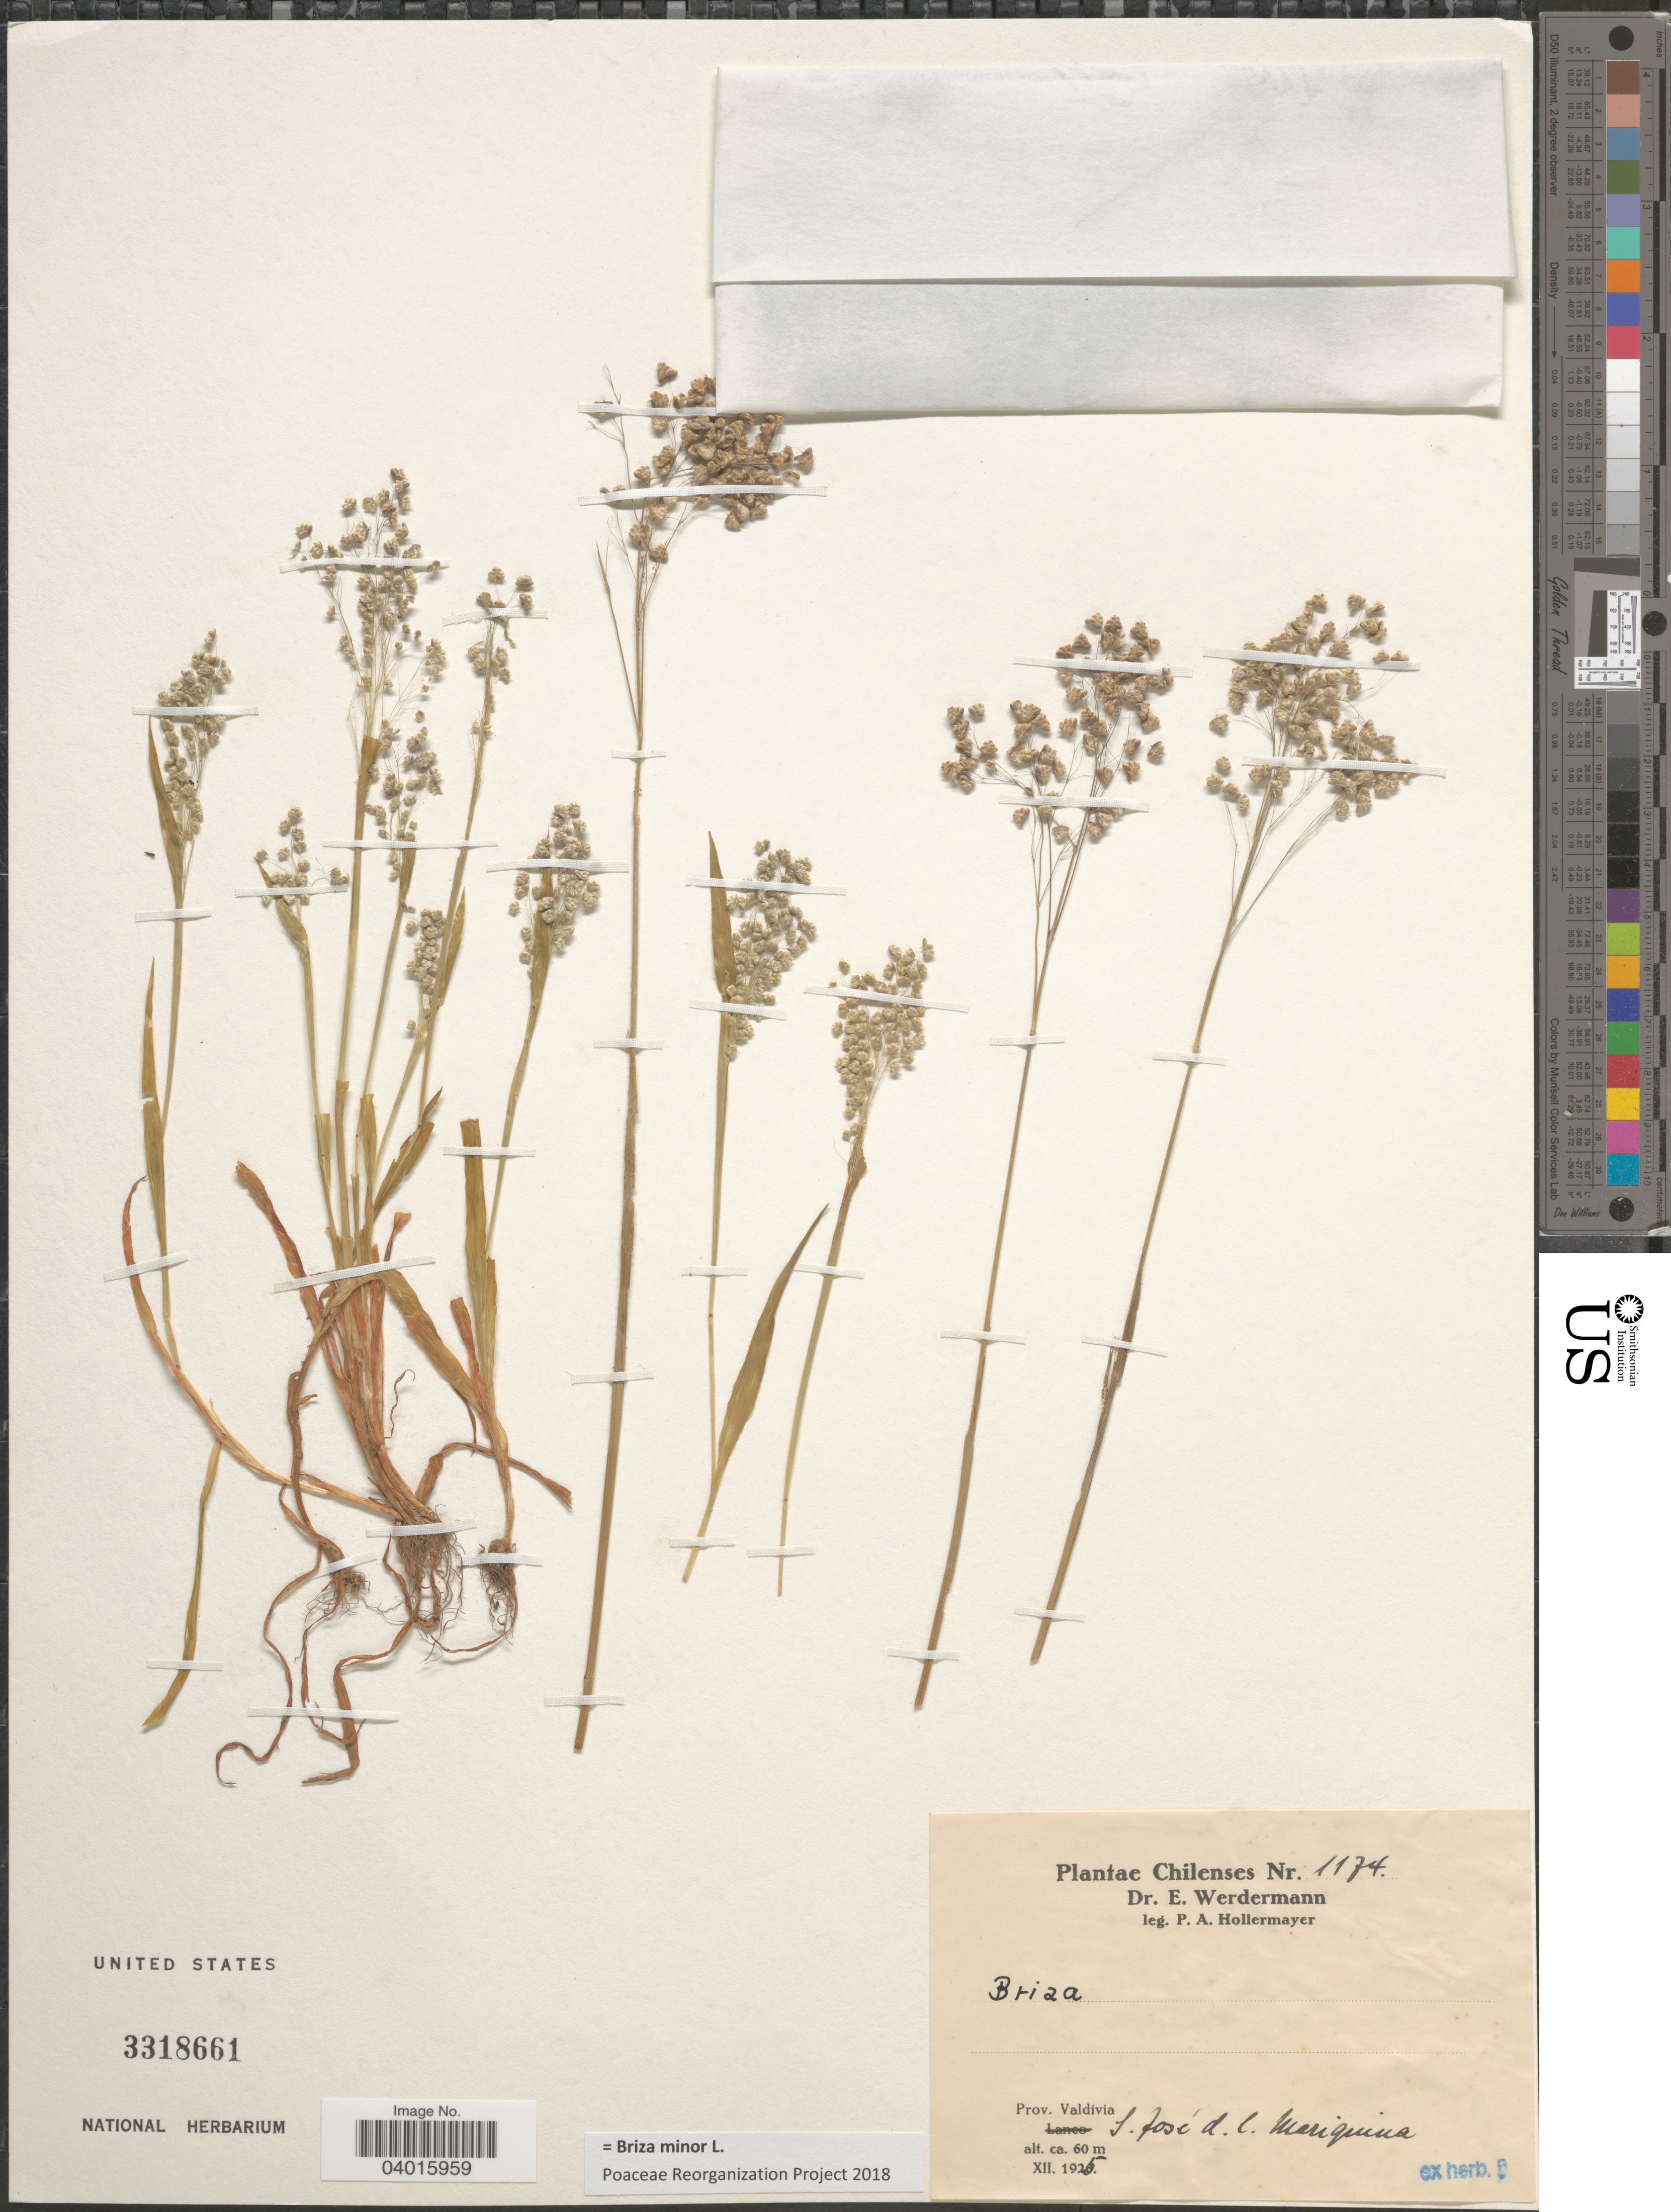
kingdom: Plantae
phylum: Tracheophyta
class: Liliopsida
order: Poales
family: Poaceae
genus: Briza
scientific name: Briza minor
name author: L.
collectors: P. Hollermayer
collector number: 1174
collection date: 1925-12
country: Chile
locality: Prov. Valdivia. S. José d. l. Mariquina.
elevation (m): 60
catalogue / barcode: US 3318661